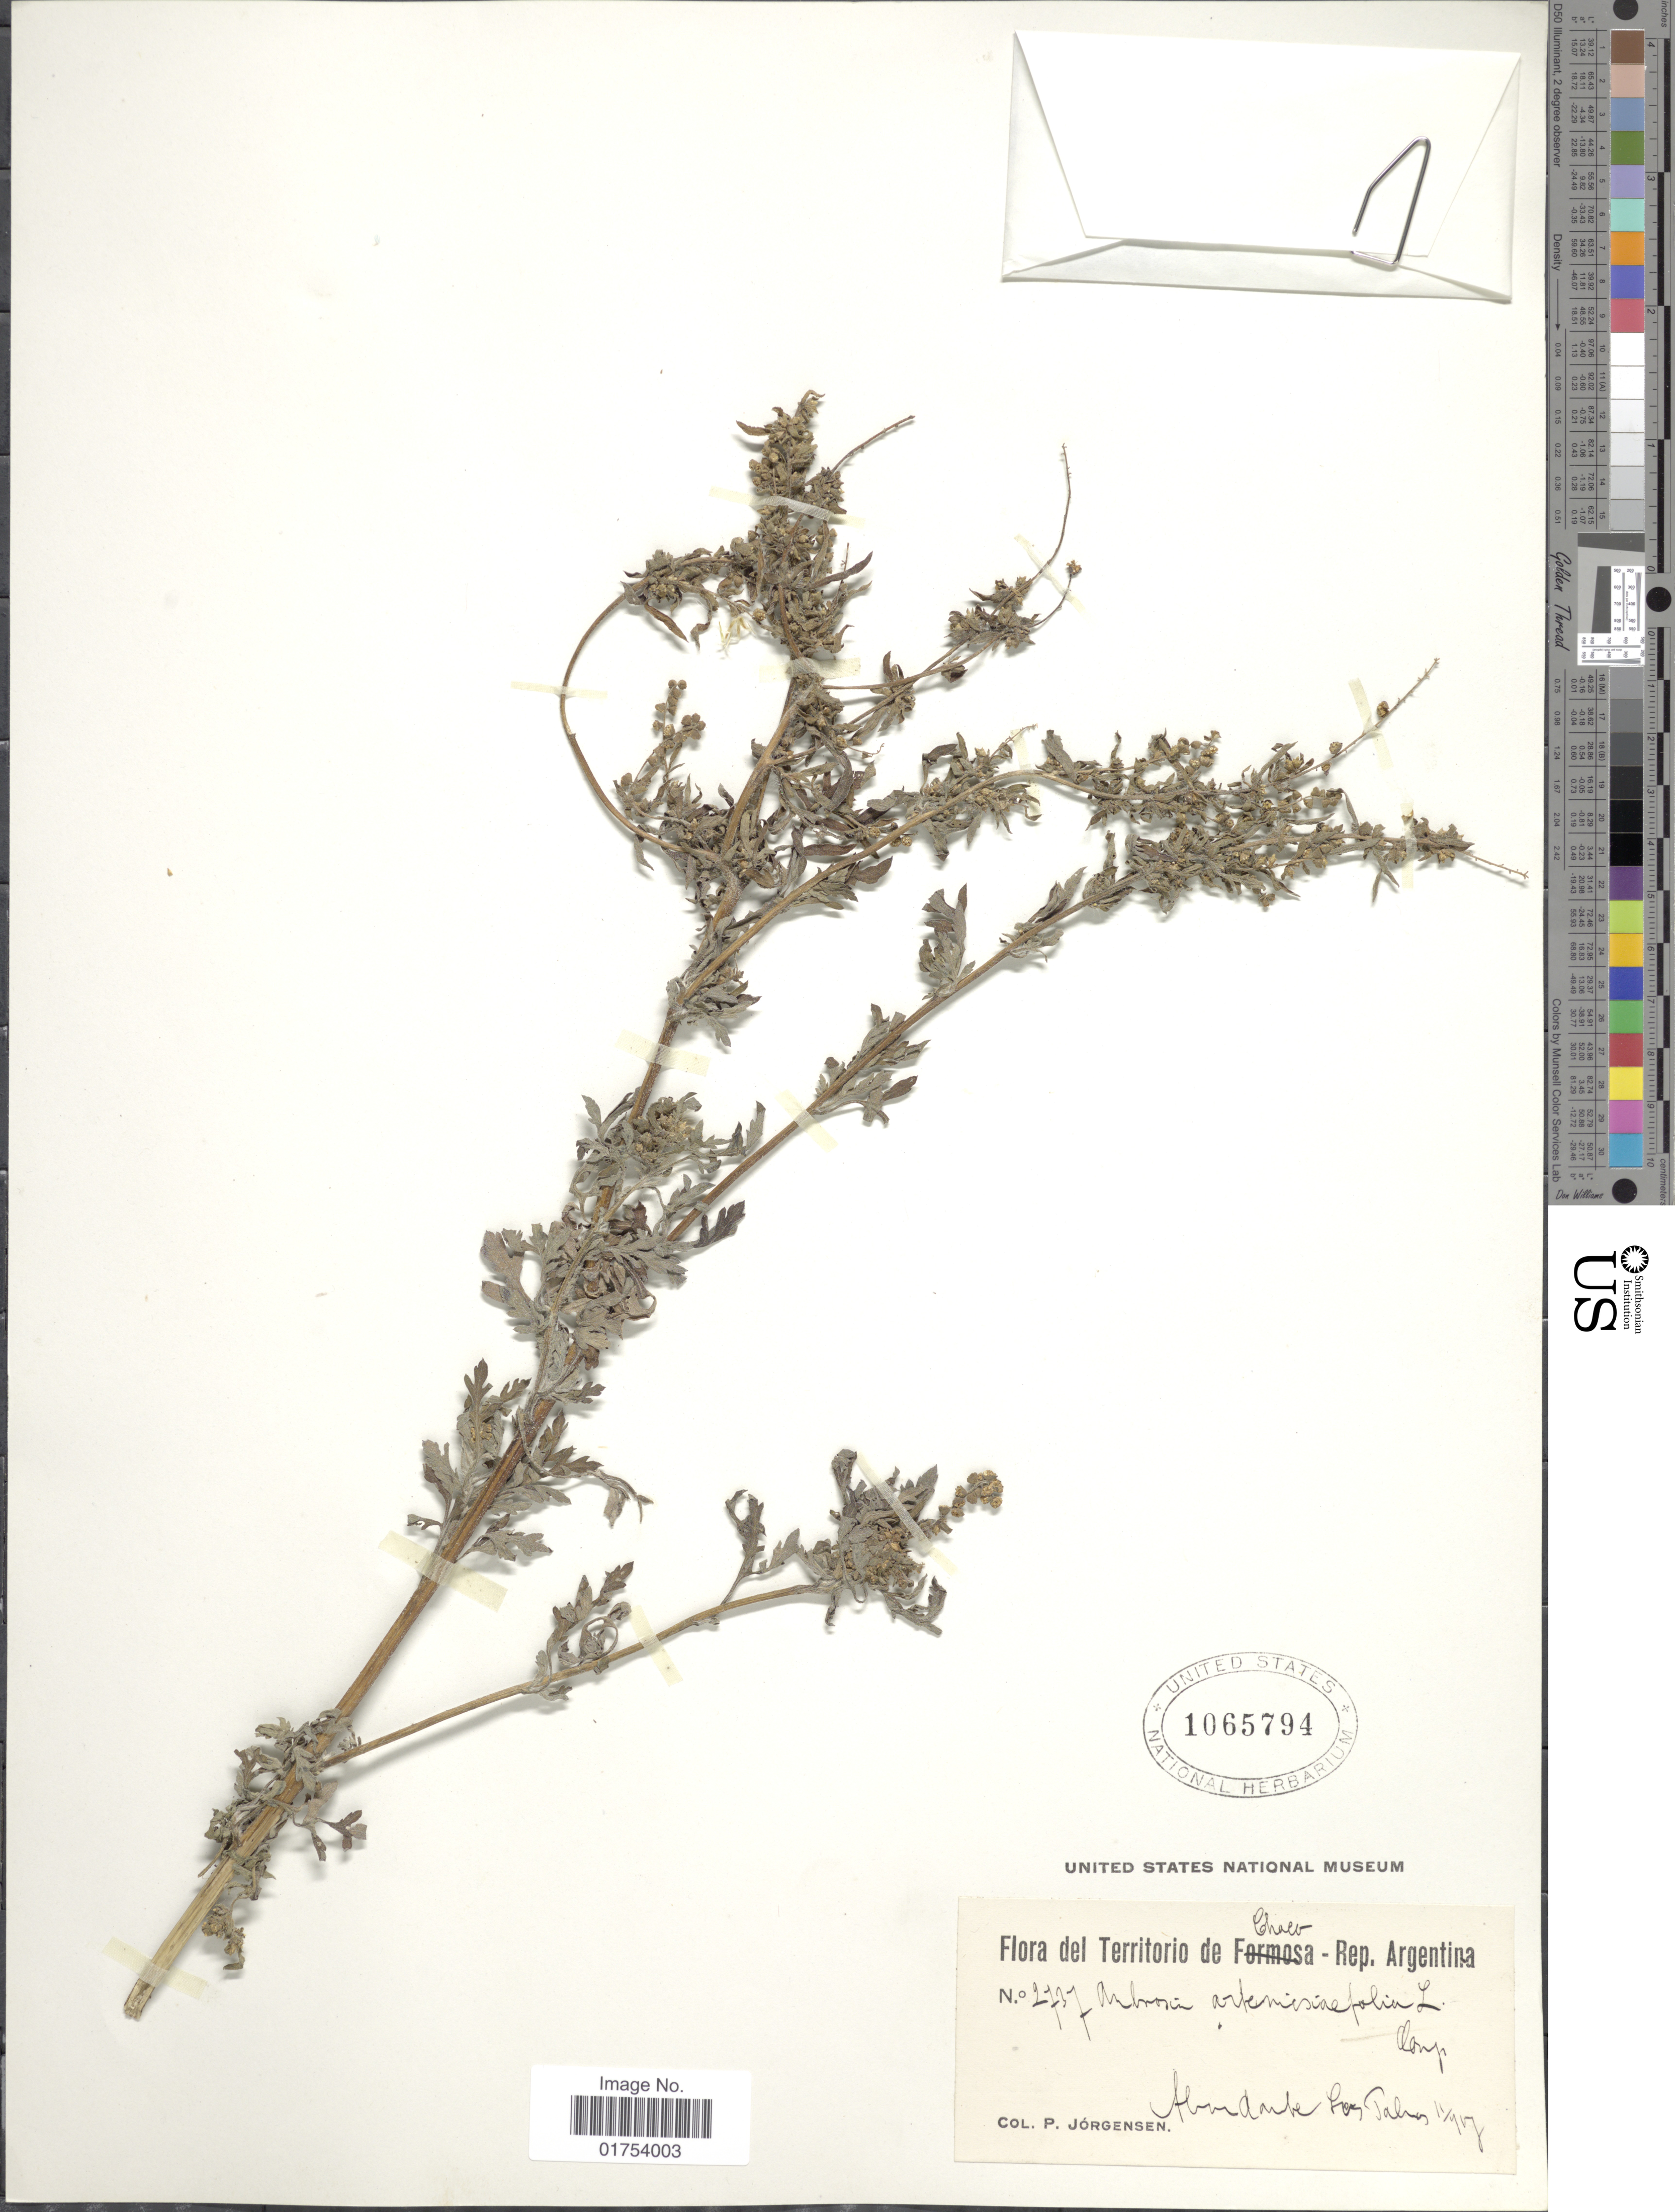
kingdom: Plantae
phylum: Tracheophyta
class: Magnoliopsida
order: Asterales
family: Asteraceae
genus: Ambrosia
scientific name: Ambrosia artemisiifolia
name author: L.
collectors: P. Jörgensen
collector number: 2737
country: Argentina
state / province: Formosa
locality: Las Palmas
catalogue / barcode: US 1605794